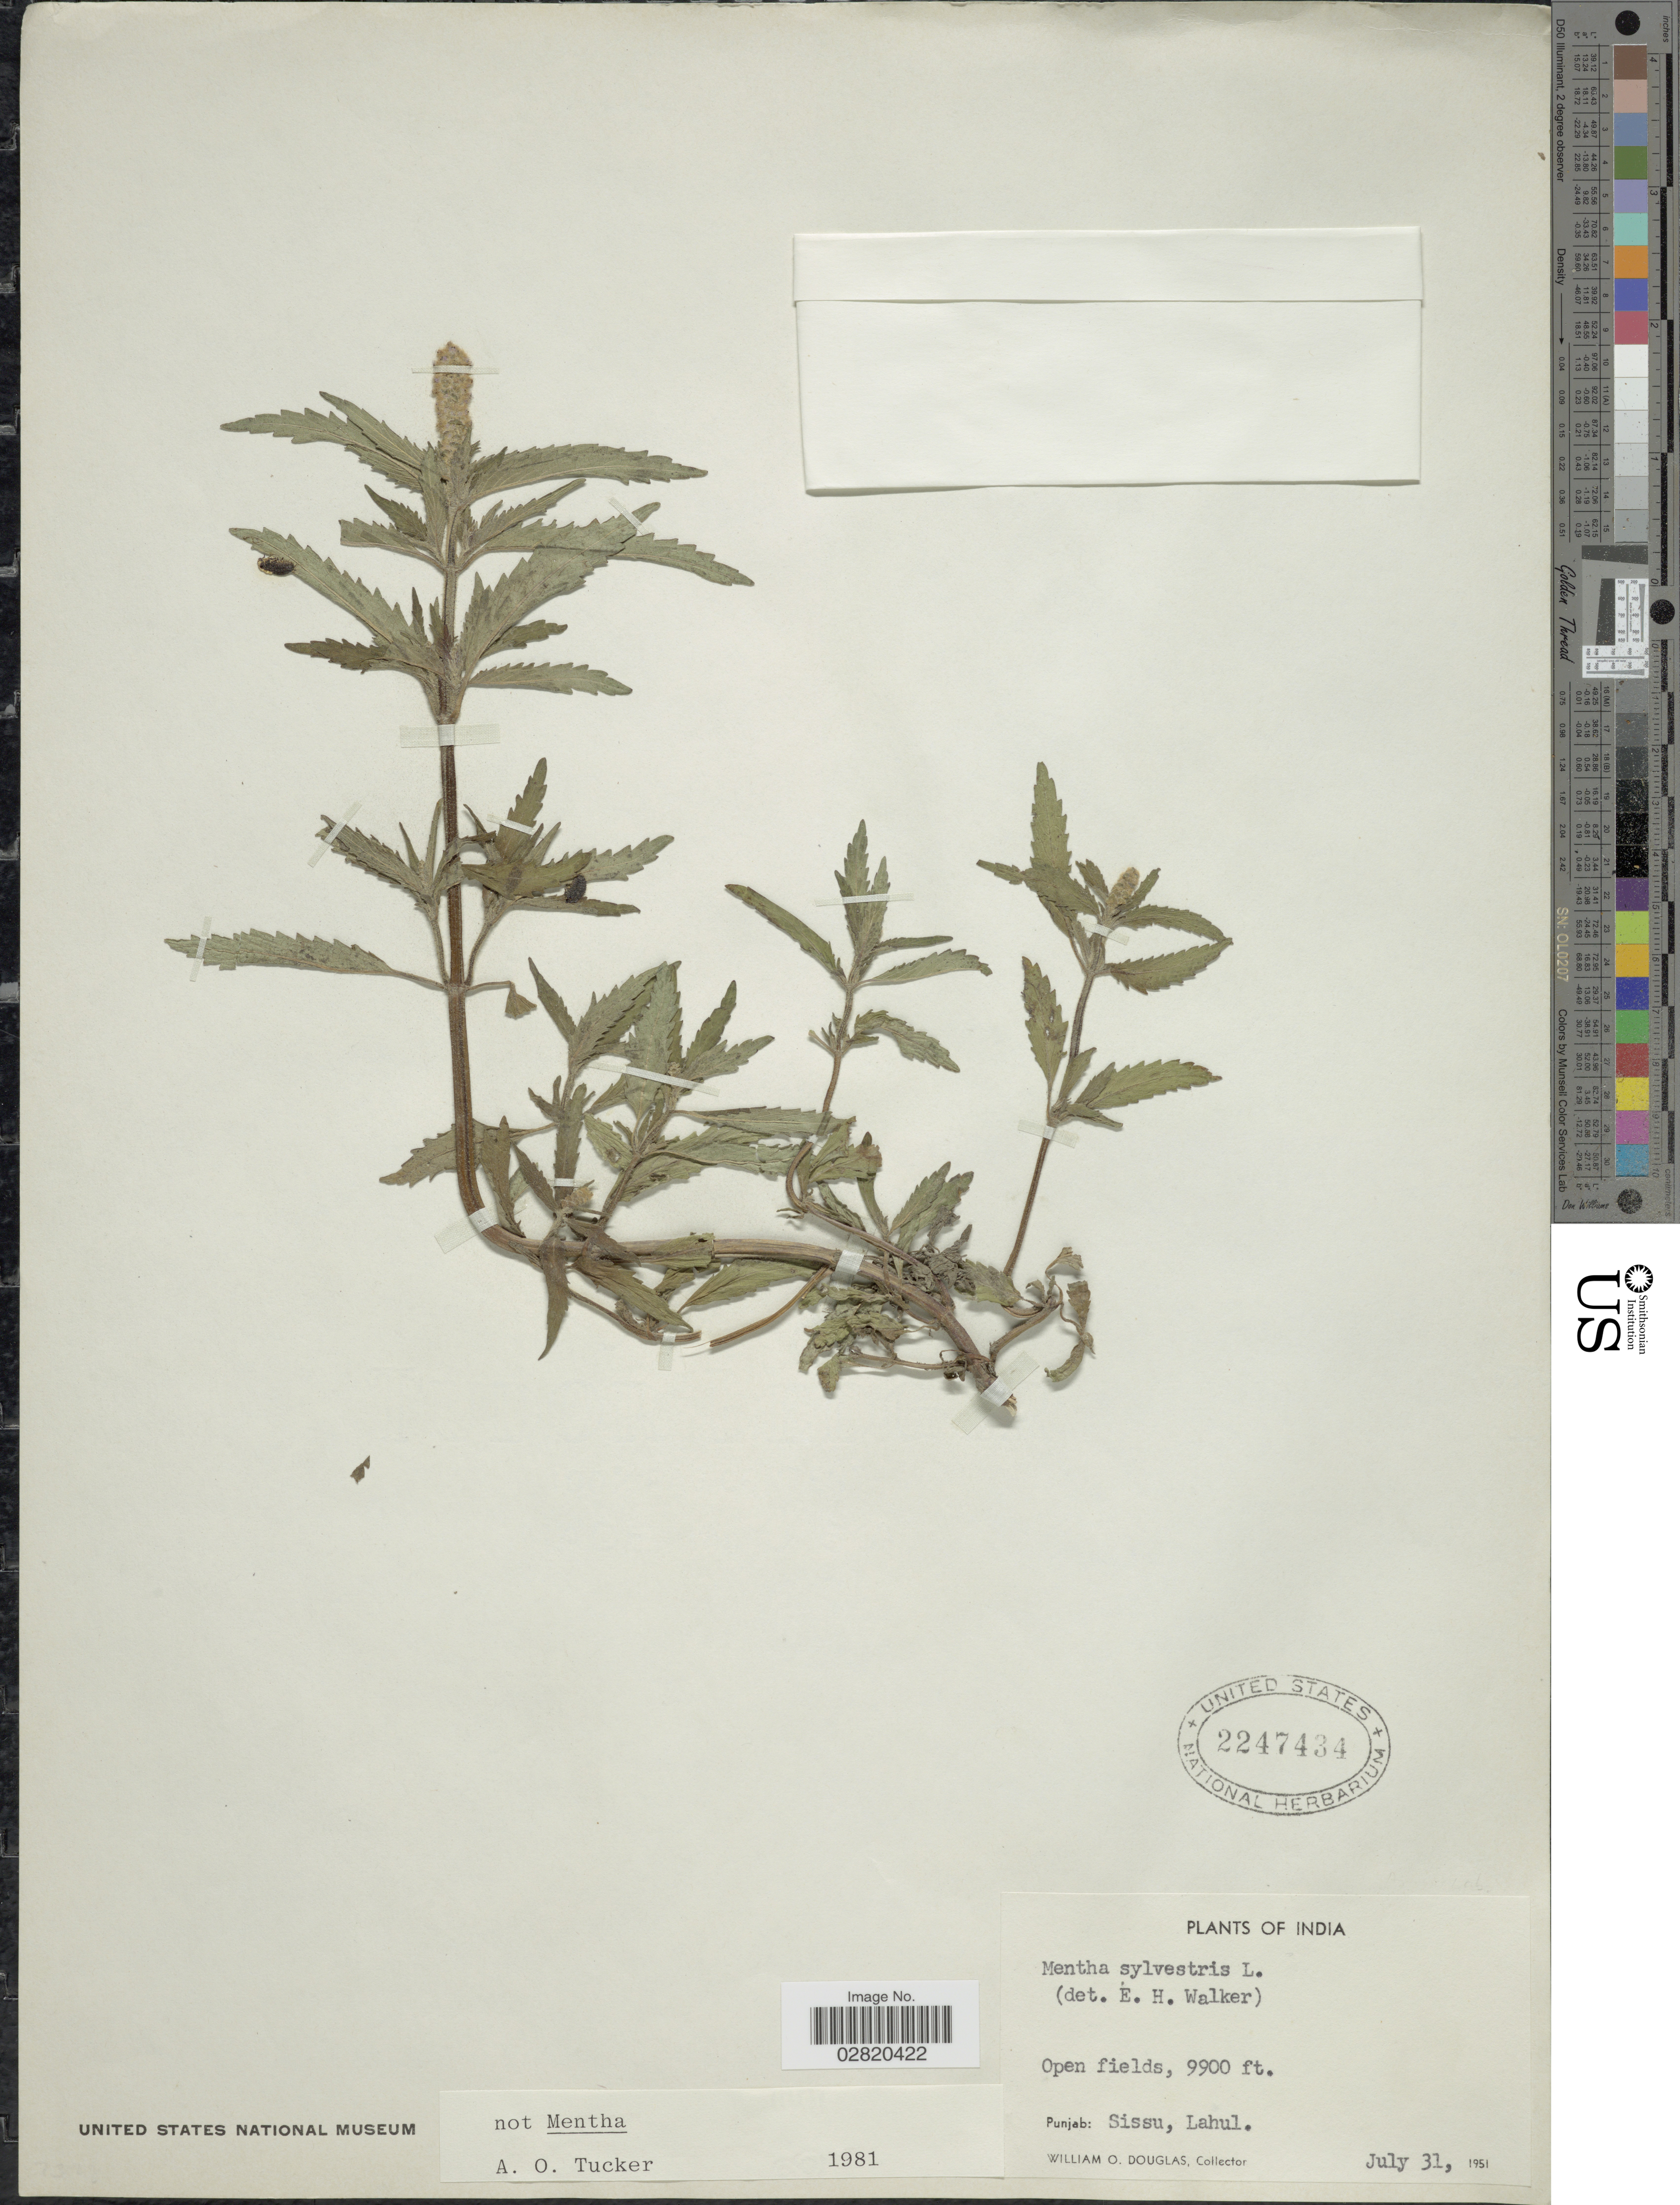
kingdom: Plantae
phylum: Tracheophyta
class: Magnoliopsida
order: Lamiales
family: Lamiaceae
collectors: W. Douglas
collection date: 1951-07-31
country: India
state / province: Punjab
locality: Sissu, Lahul.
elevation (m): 3018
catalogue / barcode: US 2247434